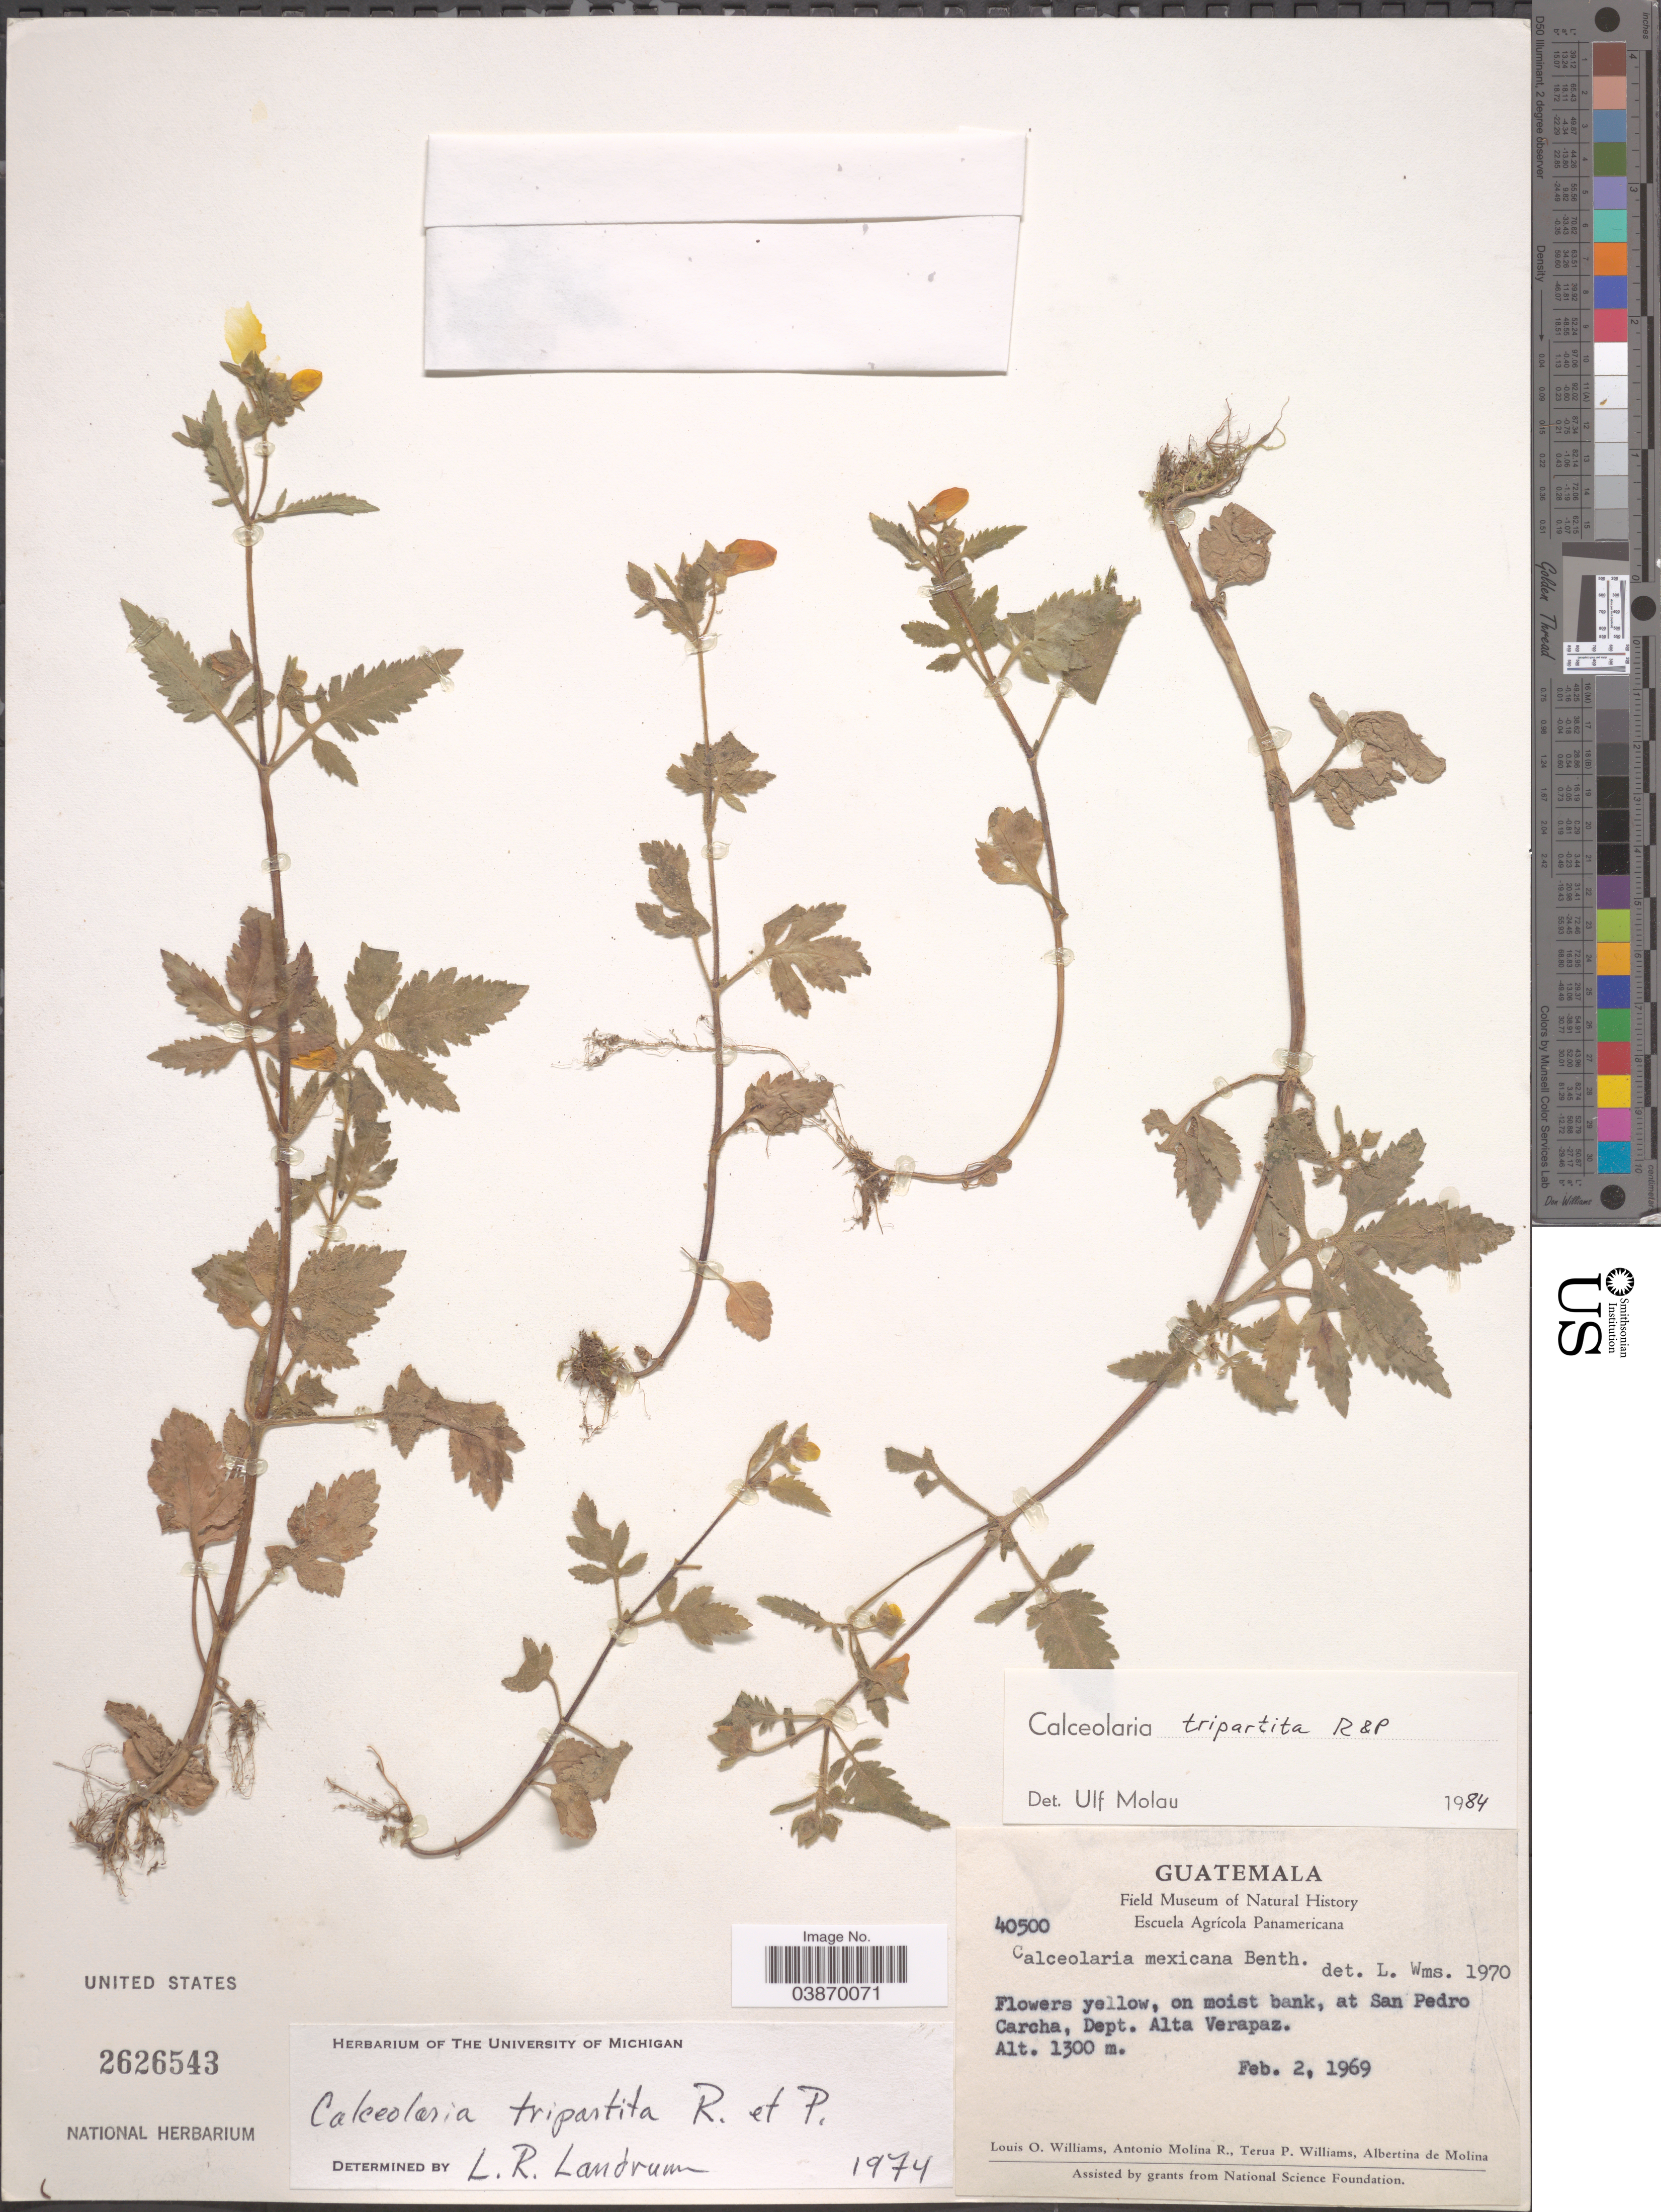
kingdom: Plantae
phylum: Tracheophyta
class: Magnoliopsida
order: Lamiales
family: Calceolariaceae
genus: Calceolaria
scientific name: Calceolaria tripartita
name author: Ruiz & Pav.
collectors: L. O. Williams, A. Molina R., T. Williams & A. R. Molina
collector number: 40500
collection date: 1969-02-02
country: Guatemala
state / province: Alta Verapaz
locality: At San Pedro Carcha, Dept. Alta Verapaz.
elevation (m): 1300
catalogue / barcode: US 2626543